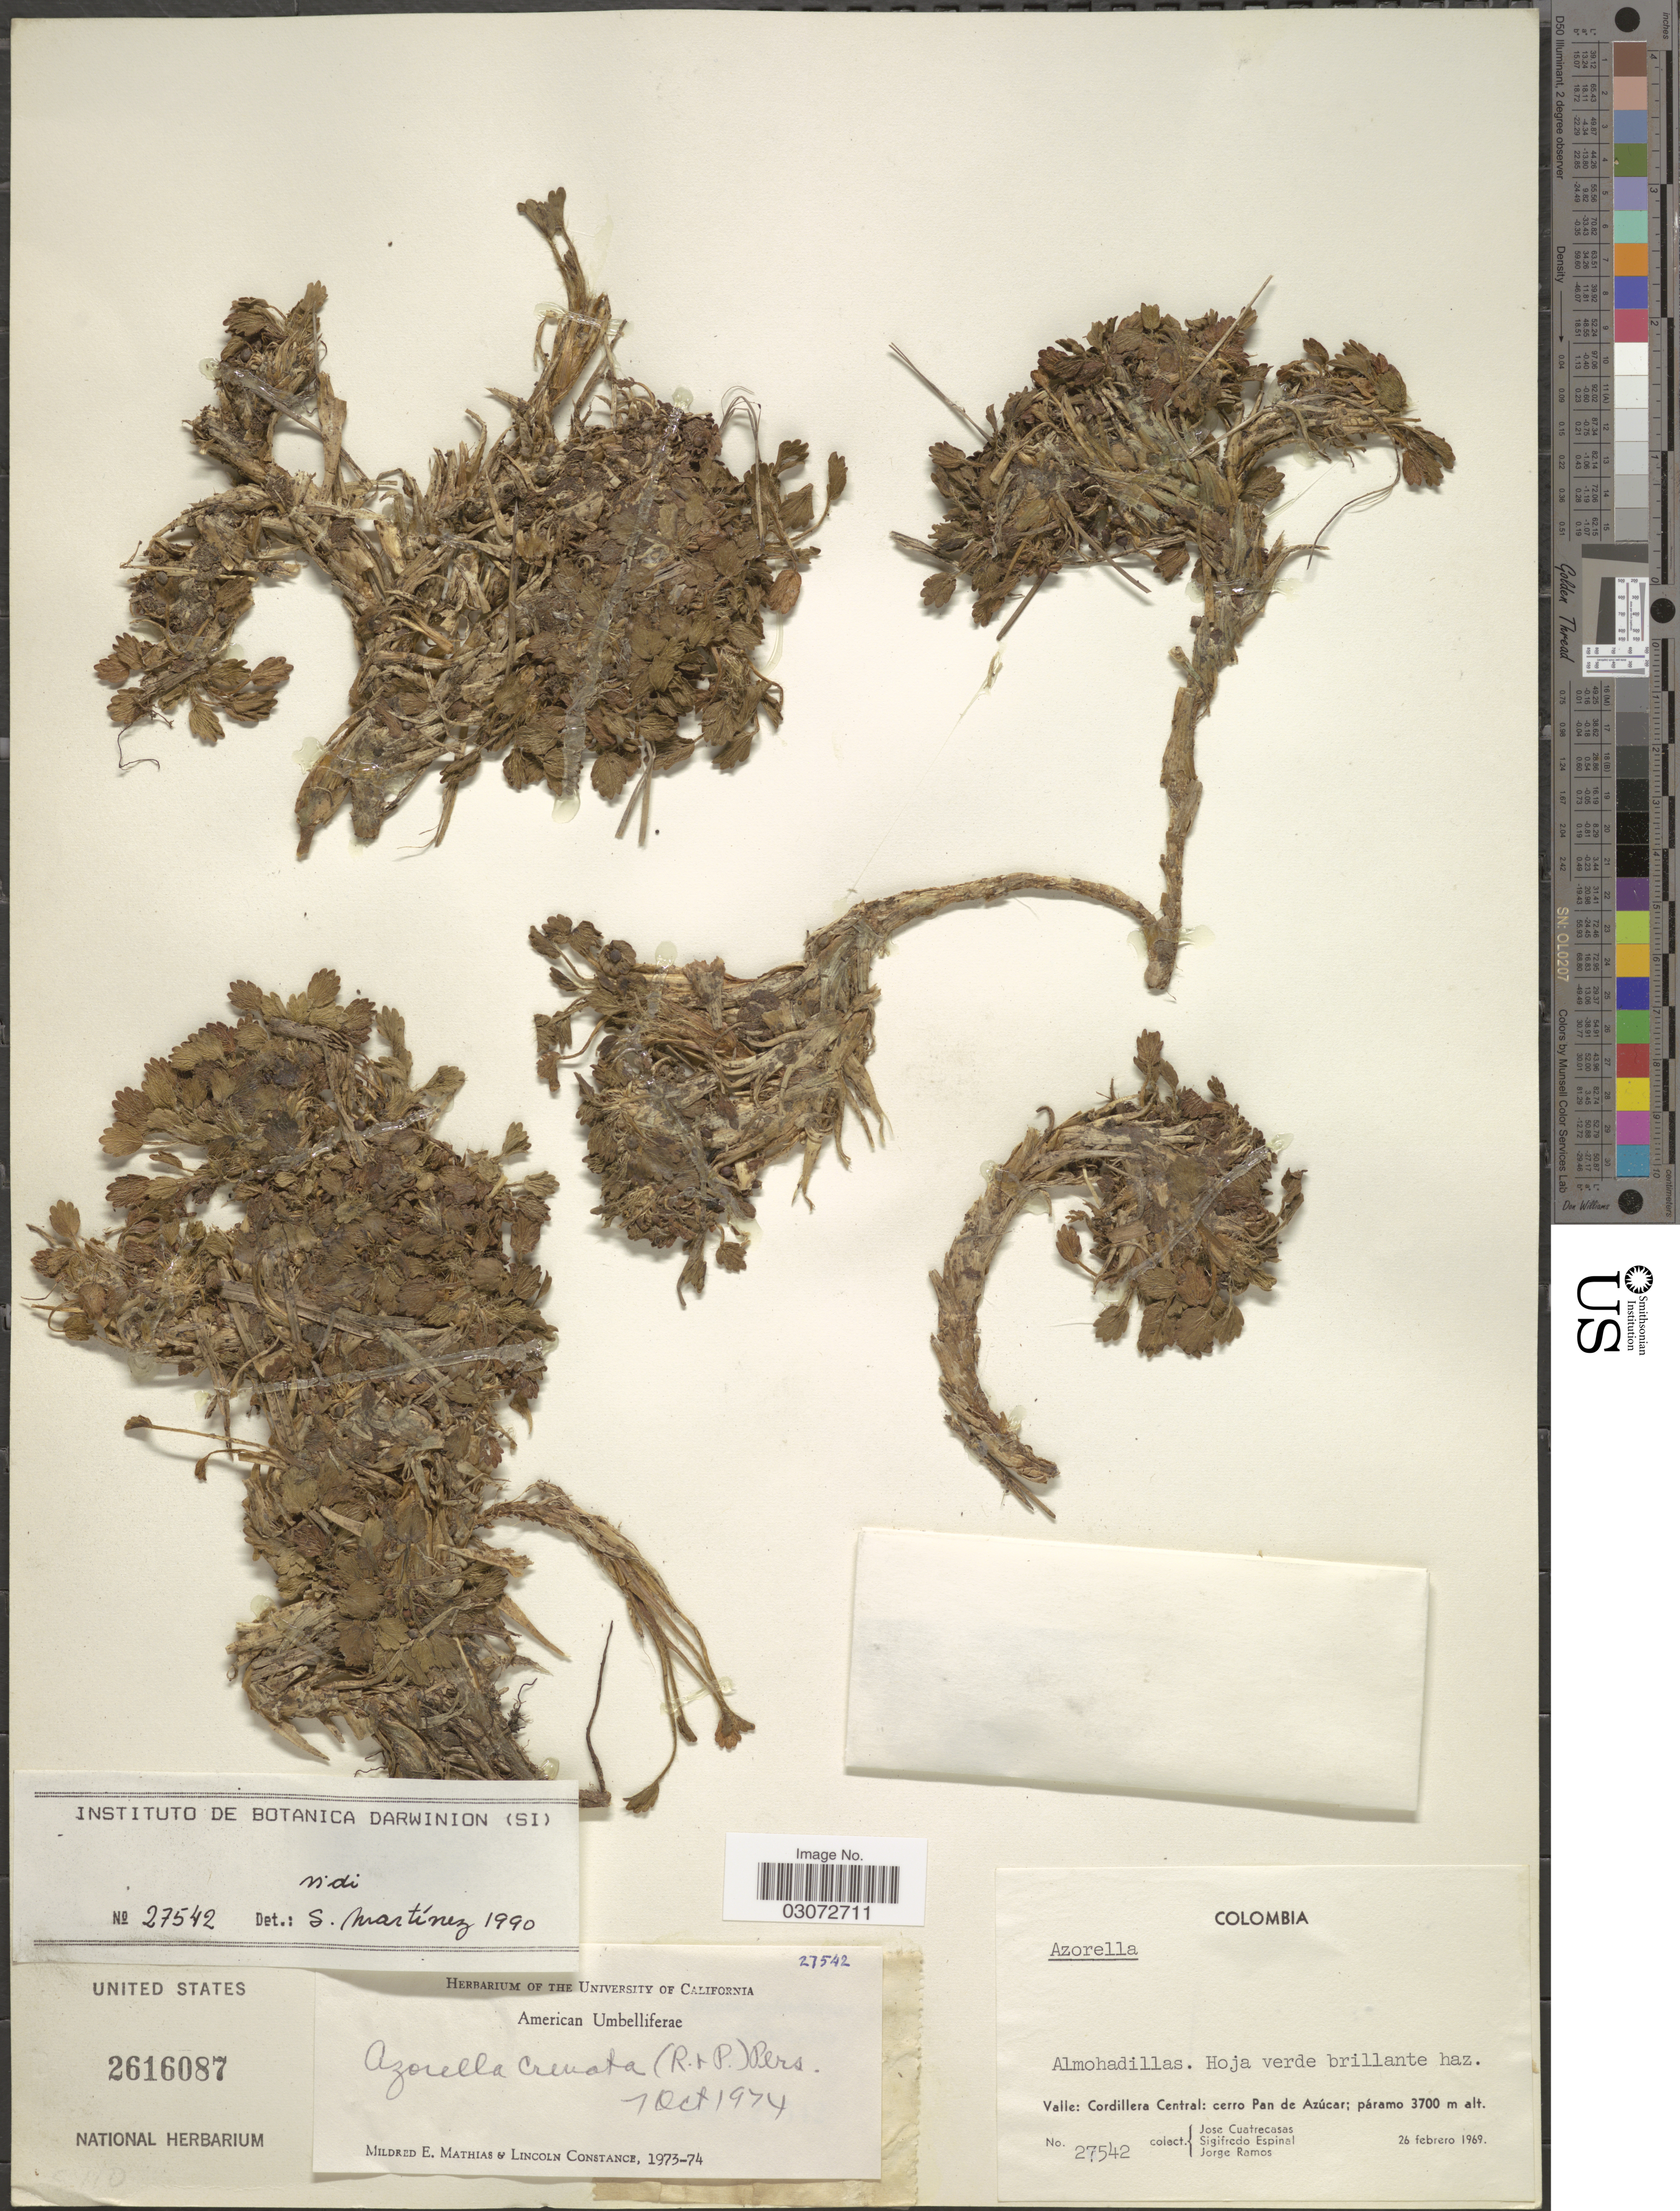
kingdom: Plantae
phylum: Tracheophyta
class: Magnoliopsida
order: Apiales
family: Apiaceae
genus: Azorella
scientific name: Azorella crenata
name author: (Ruiz & Pav.) Pers.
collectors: J. Cuatrecasas, Sigifredo Espinal & J. Ramos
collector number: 27542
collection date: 1969-02-26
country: Colombia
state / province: Valle del Cauca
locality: Valle: Cordillera Central: cerro Pan de Azúcar.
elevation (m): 3700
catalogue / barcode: US 2616087